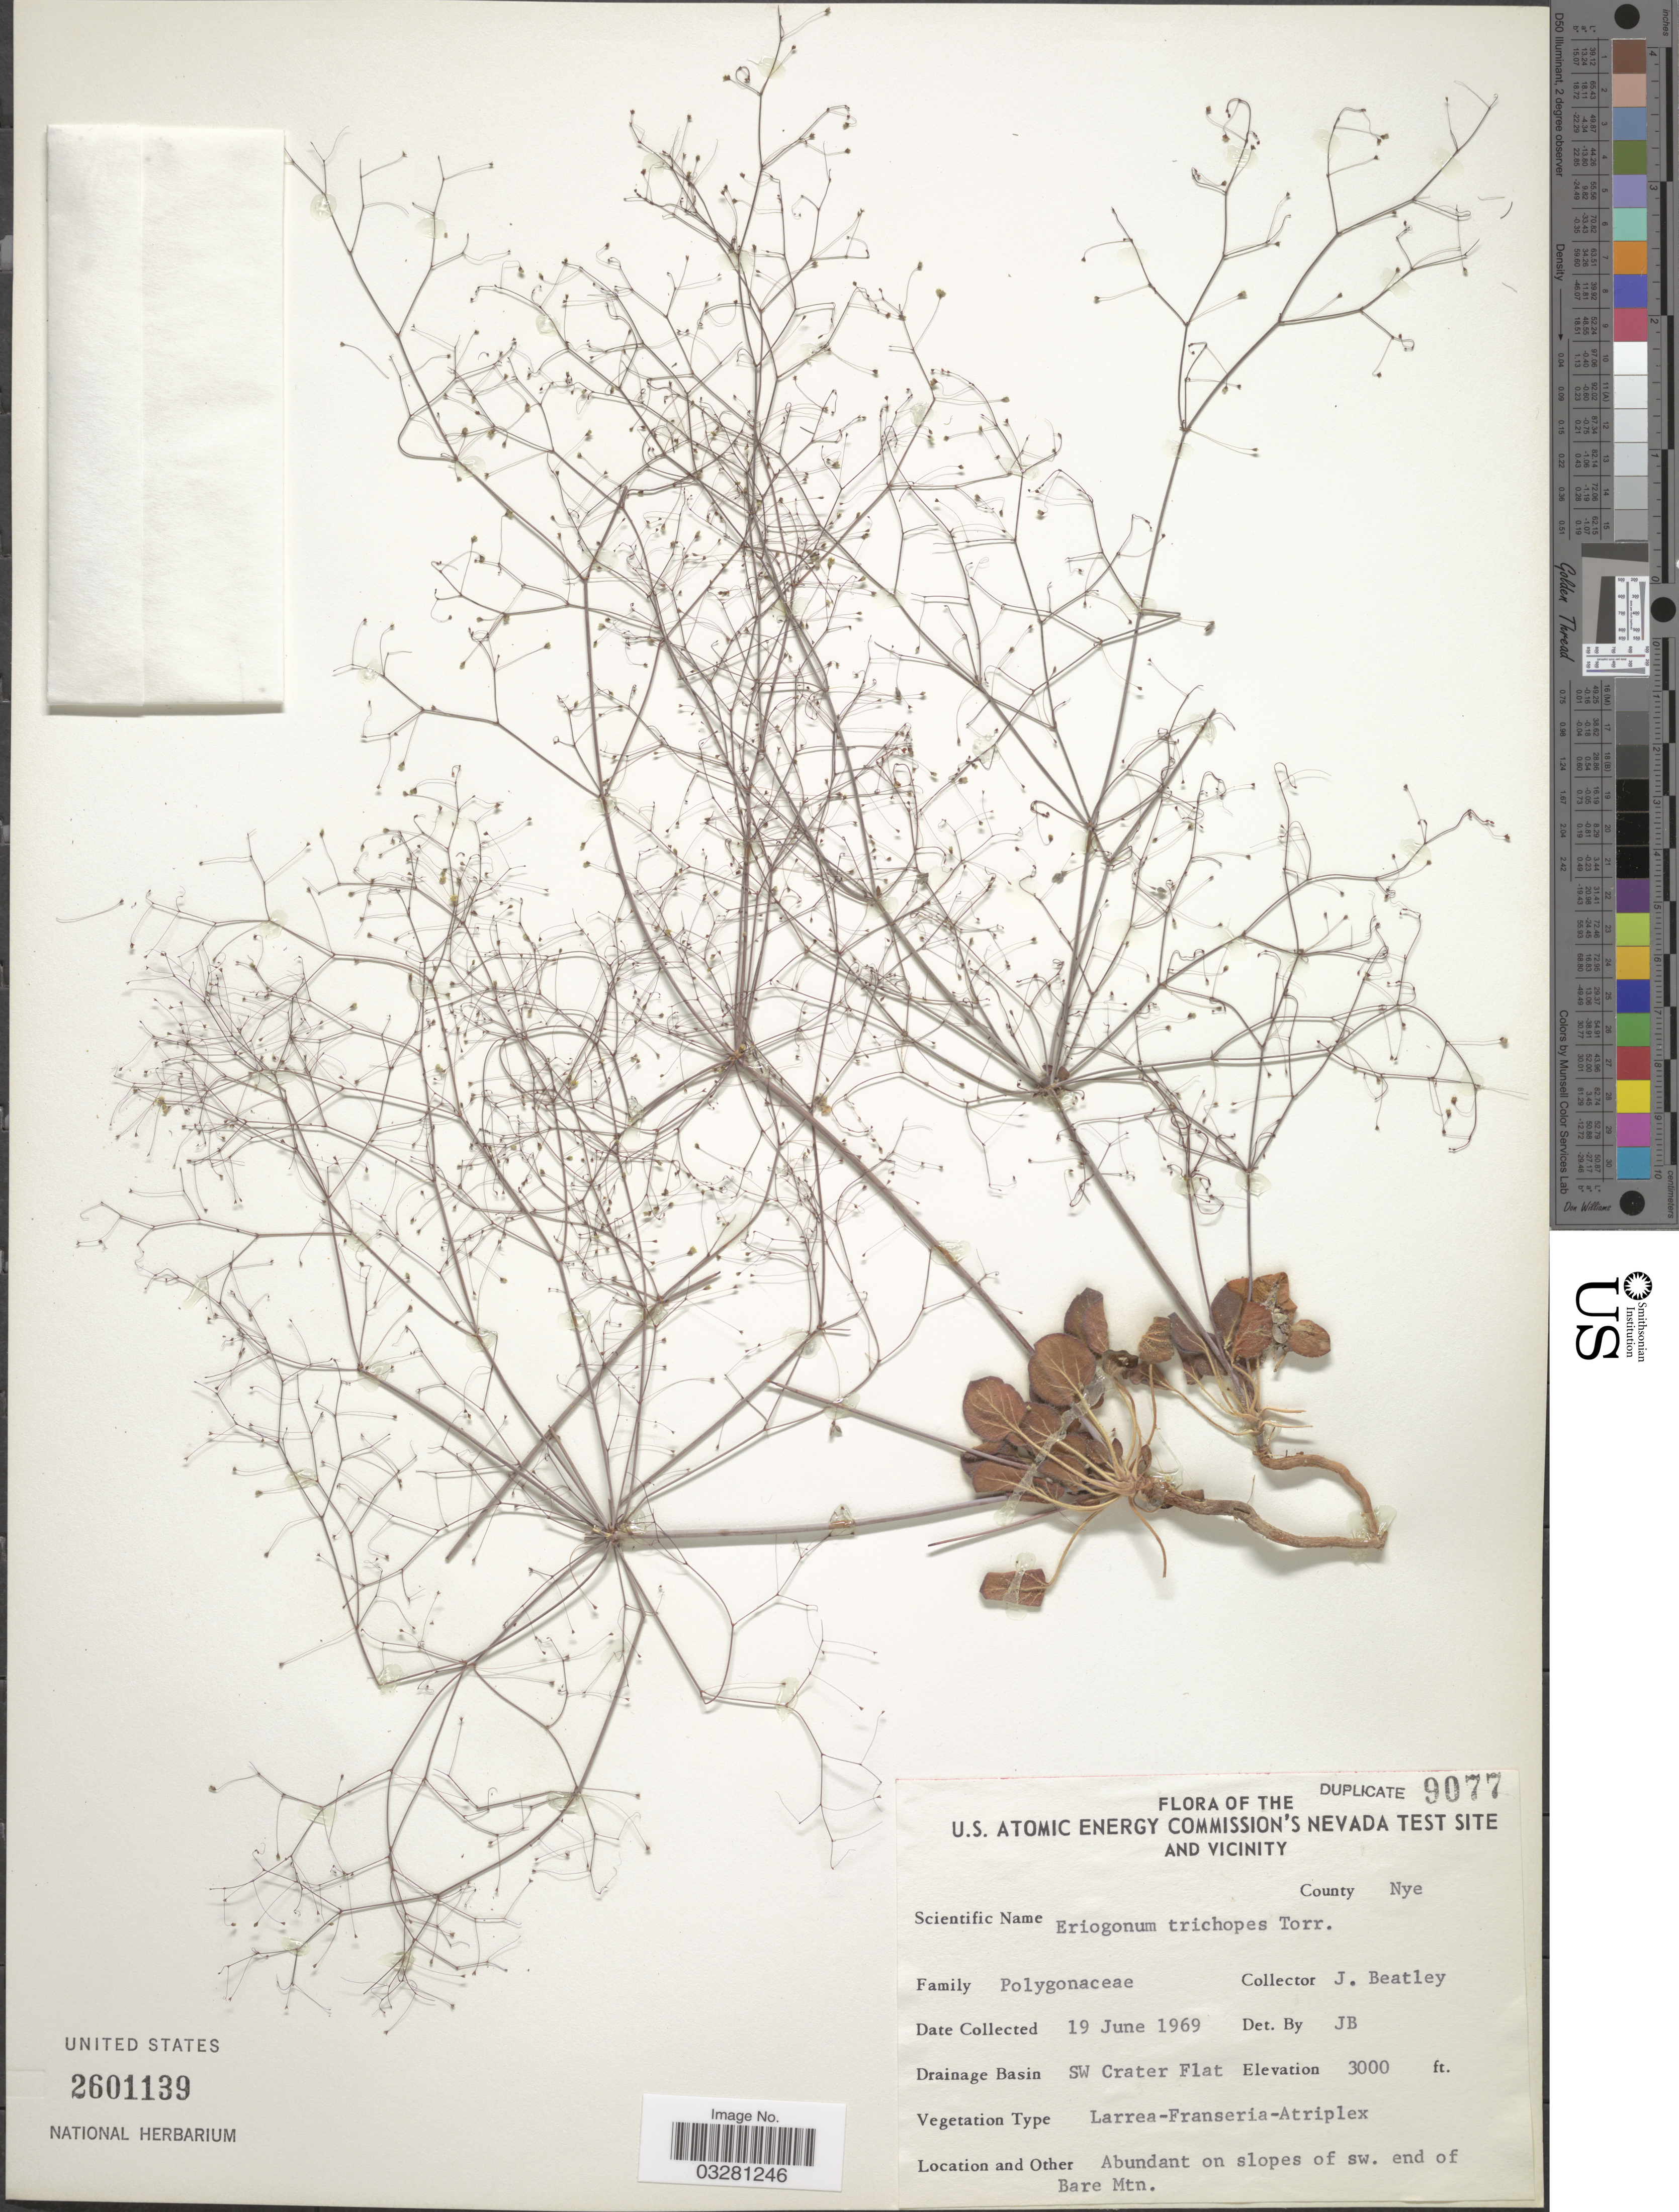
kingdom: Plantae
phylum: Tracheophyta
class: Magnoliopsida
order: Caryophyllales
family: Polygonaceae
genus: Eriogonum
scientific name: Eriogonum trichopes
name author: Torr.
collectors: J. C. Beatley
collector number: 9077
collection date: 1969-06-19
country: United States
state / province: Nevada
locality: U. S. Atomic Energy Commission's Nevada Test Site and Vicinity. County Nye. Drainage Basin SW Crater Flat. On slopes of sw. end of Bare Mtn.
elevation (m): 914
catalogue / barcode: US 2601139